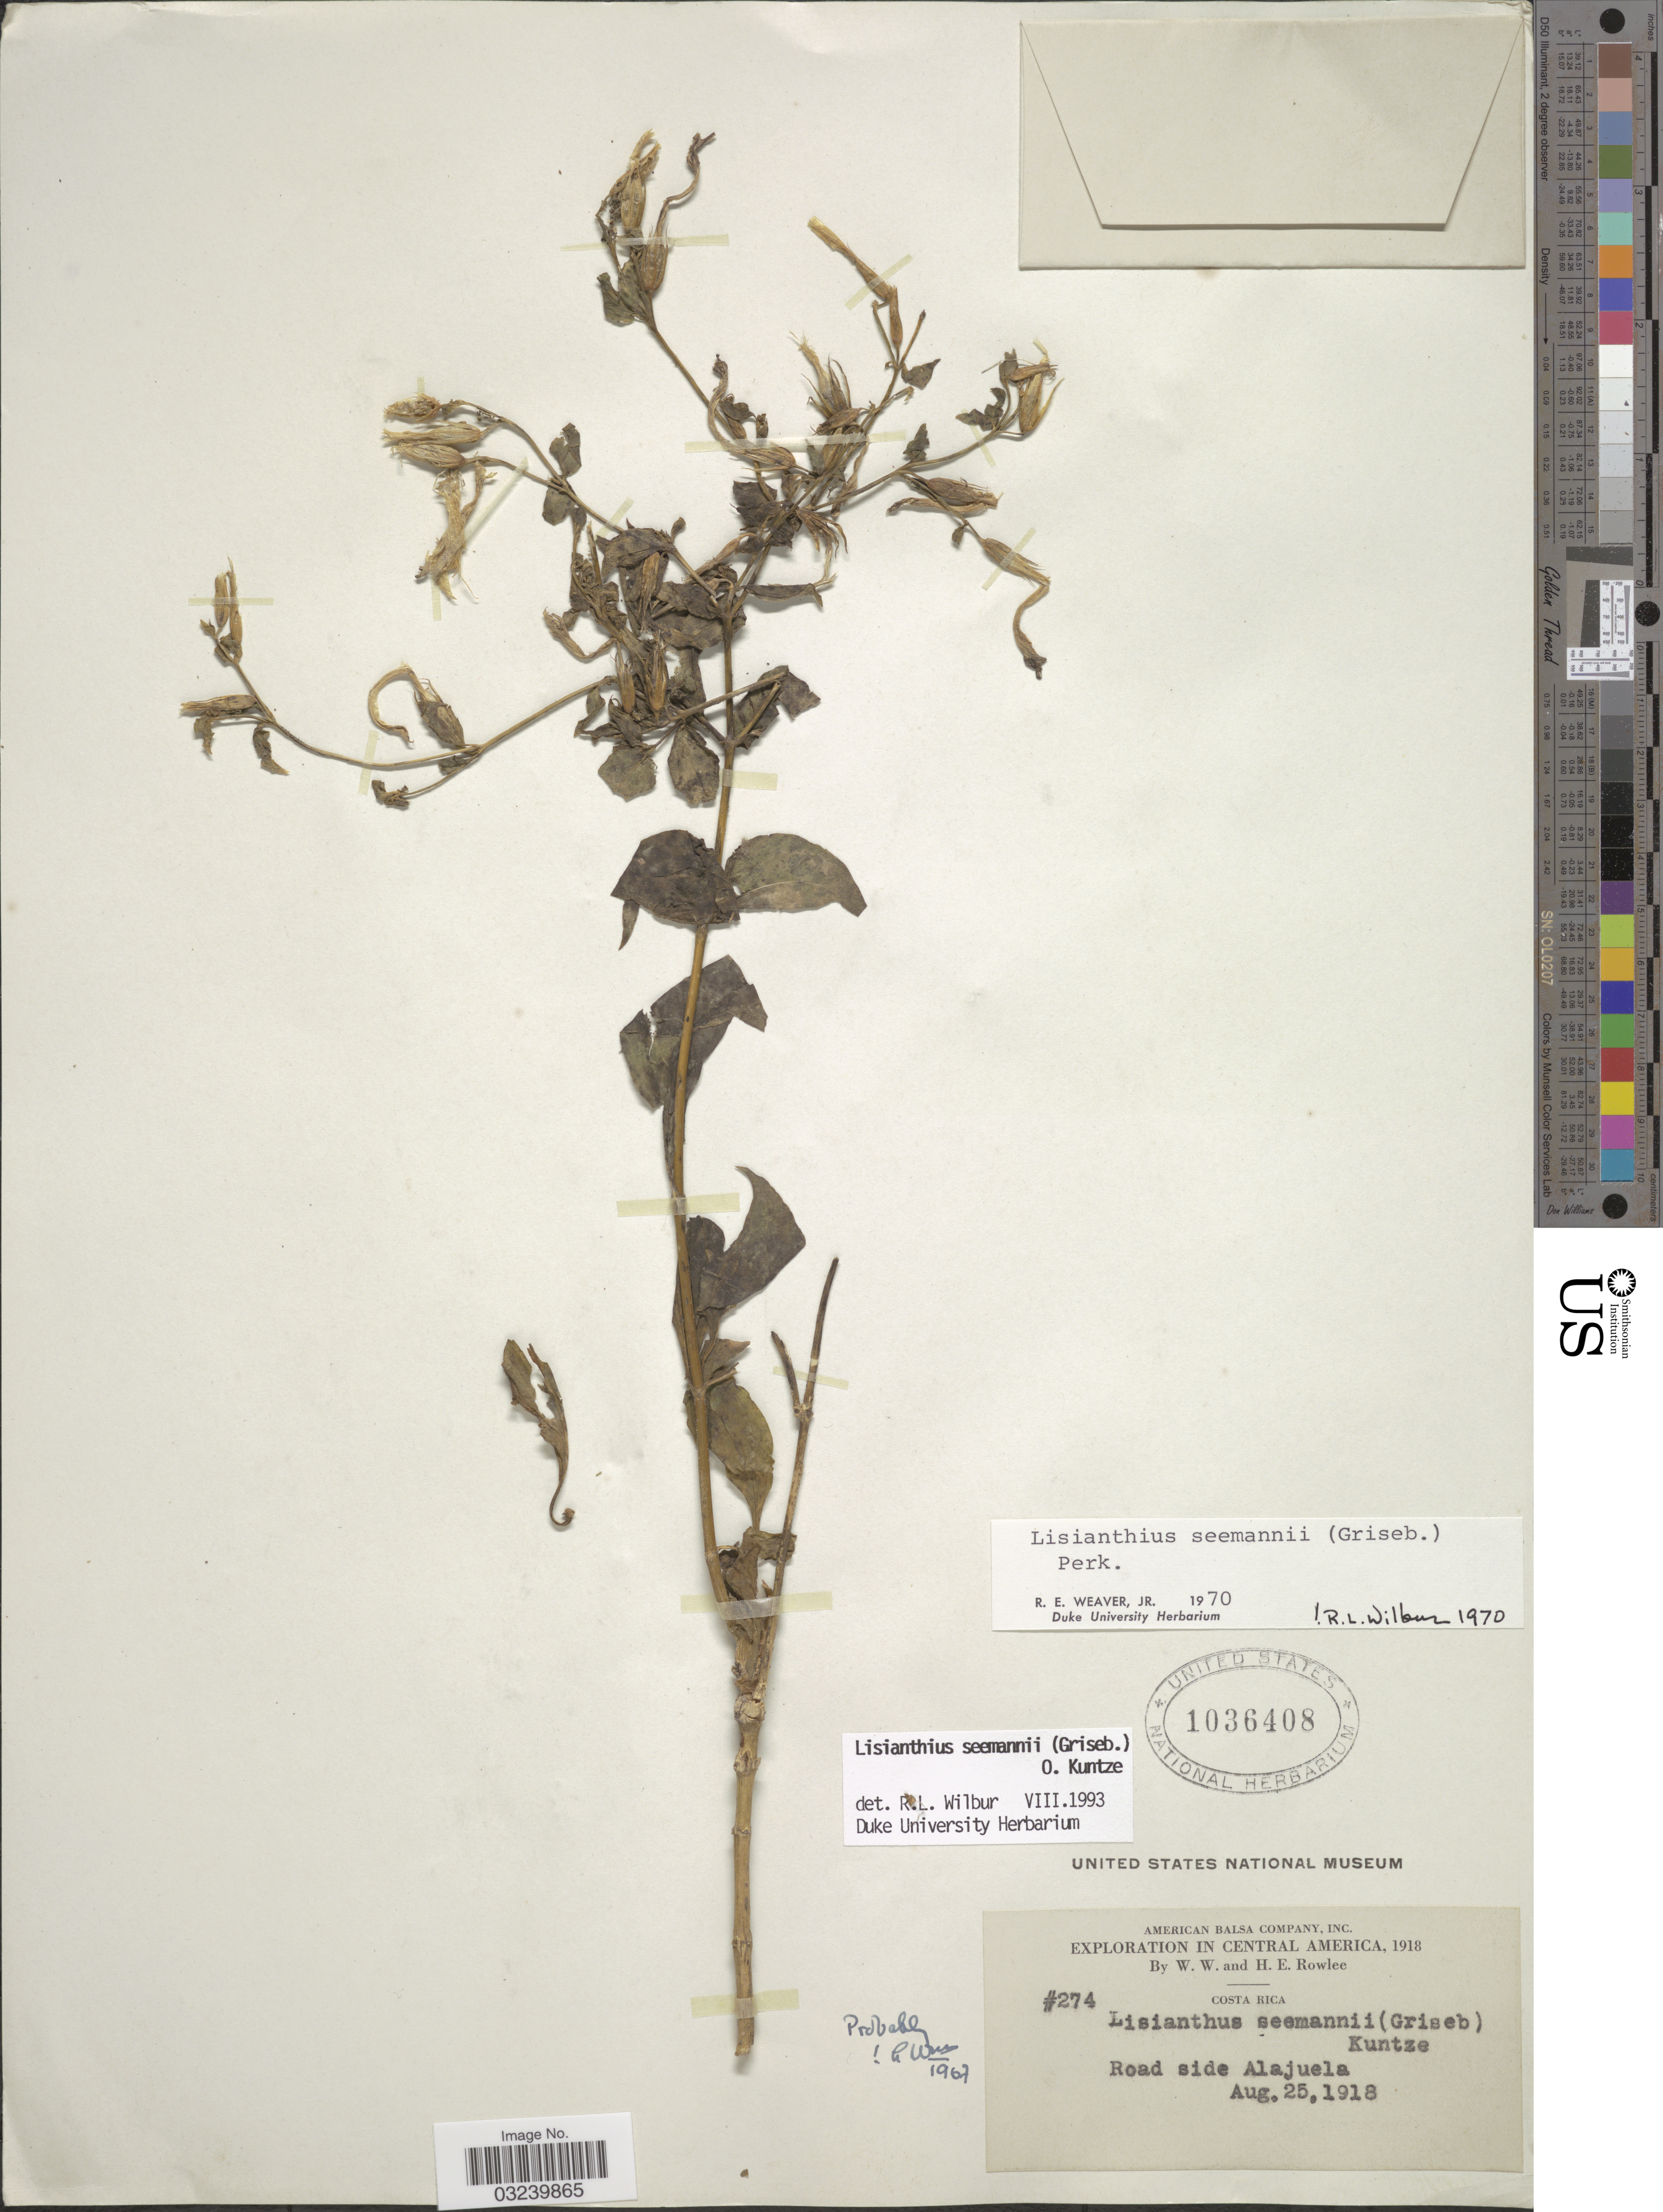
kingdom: Plantae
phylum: Tracheophyta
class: Magnoliopsida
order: Gentianales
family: Gentianaceae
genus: Lisianthius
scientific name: Lisianthius seemannii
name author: (Griseb.) Kuntze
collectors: W. W. Rowlee & H. E. Rowlee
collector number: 274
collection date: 1918-08-25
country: Costa Rica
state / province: Alajuela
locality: Road side Alajuela.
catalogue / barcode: US 1036408